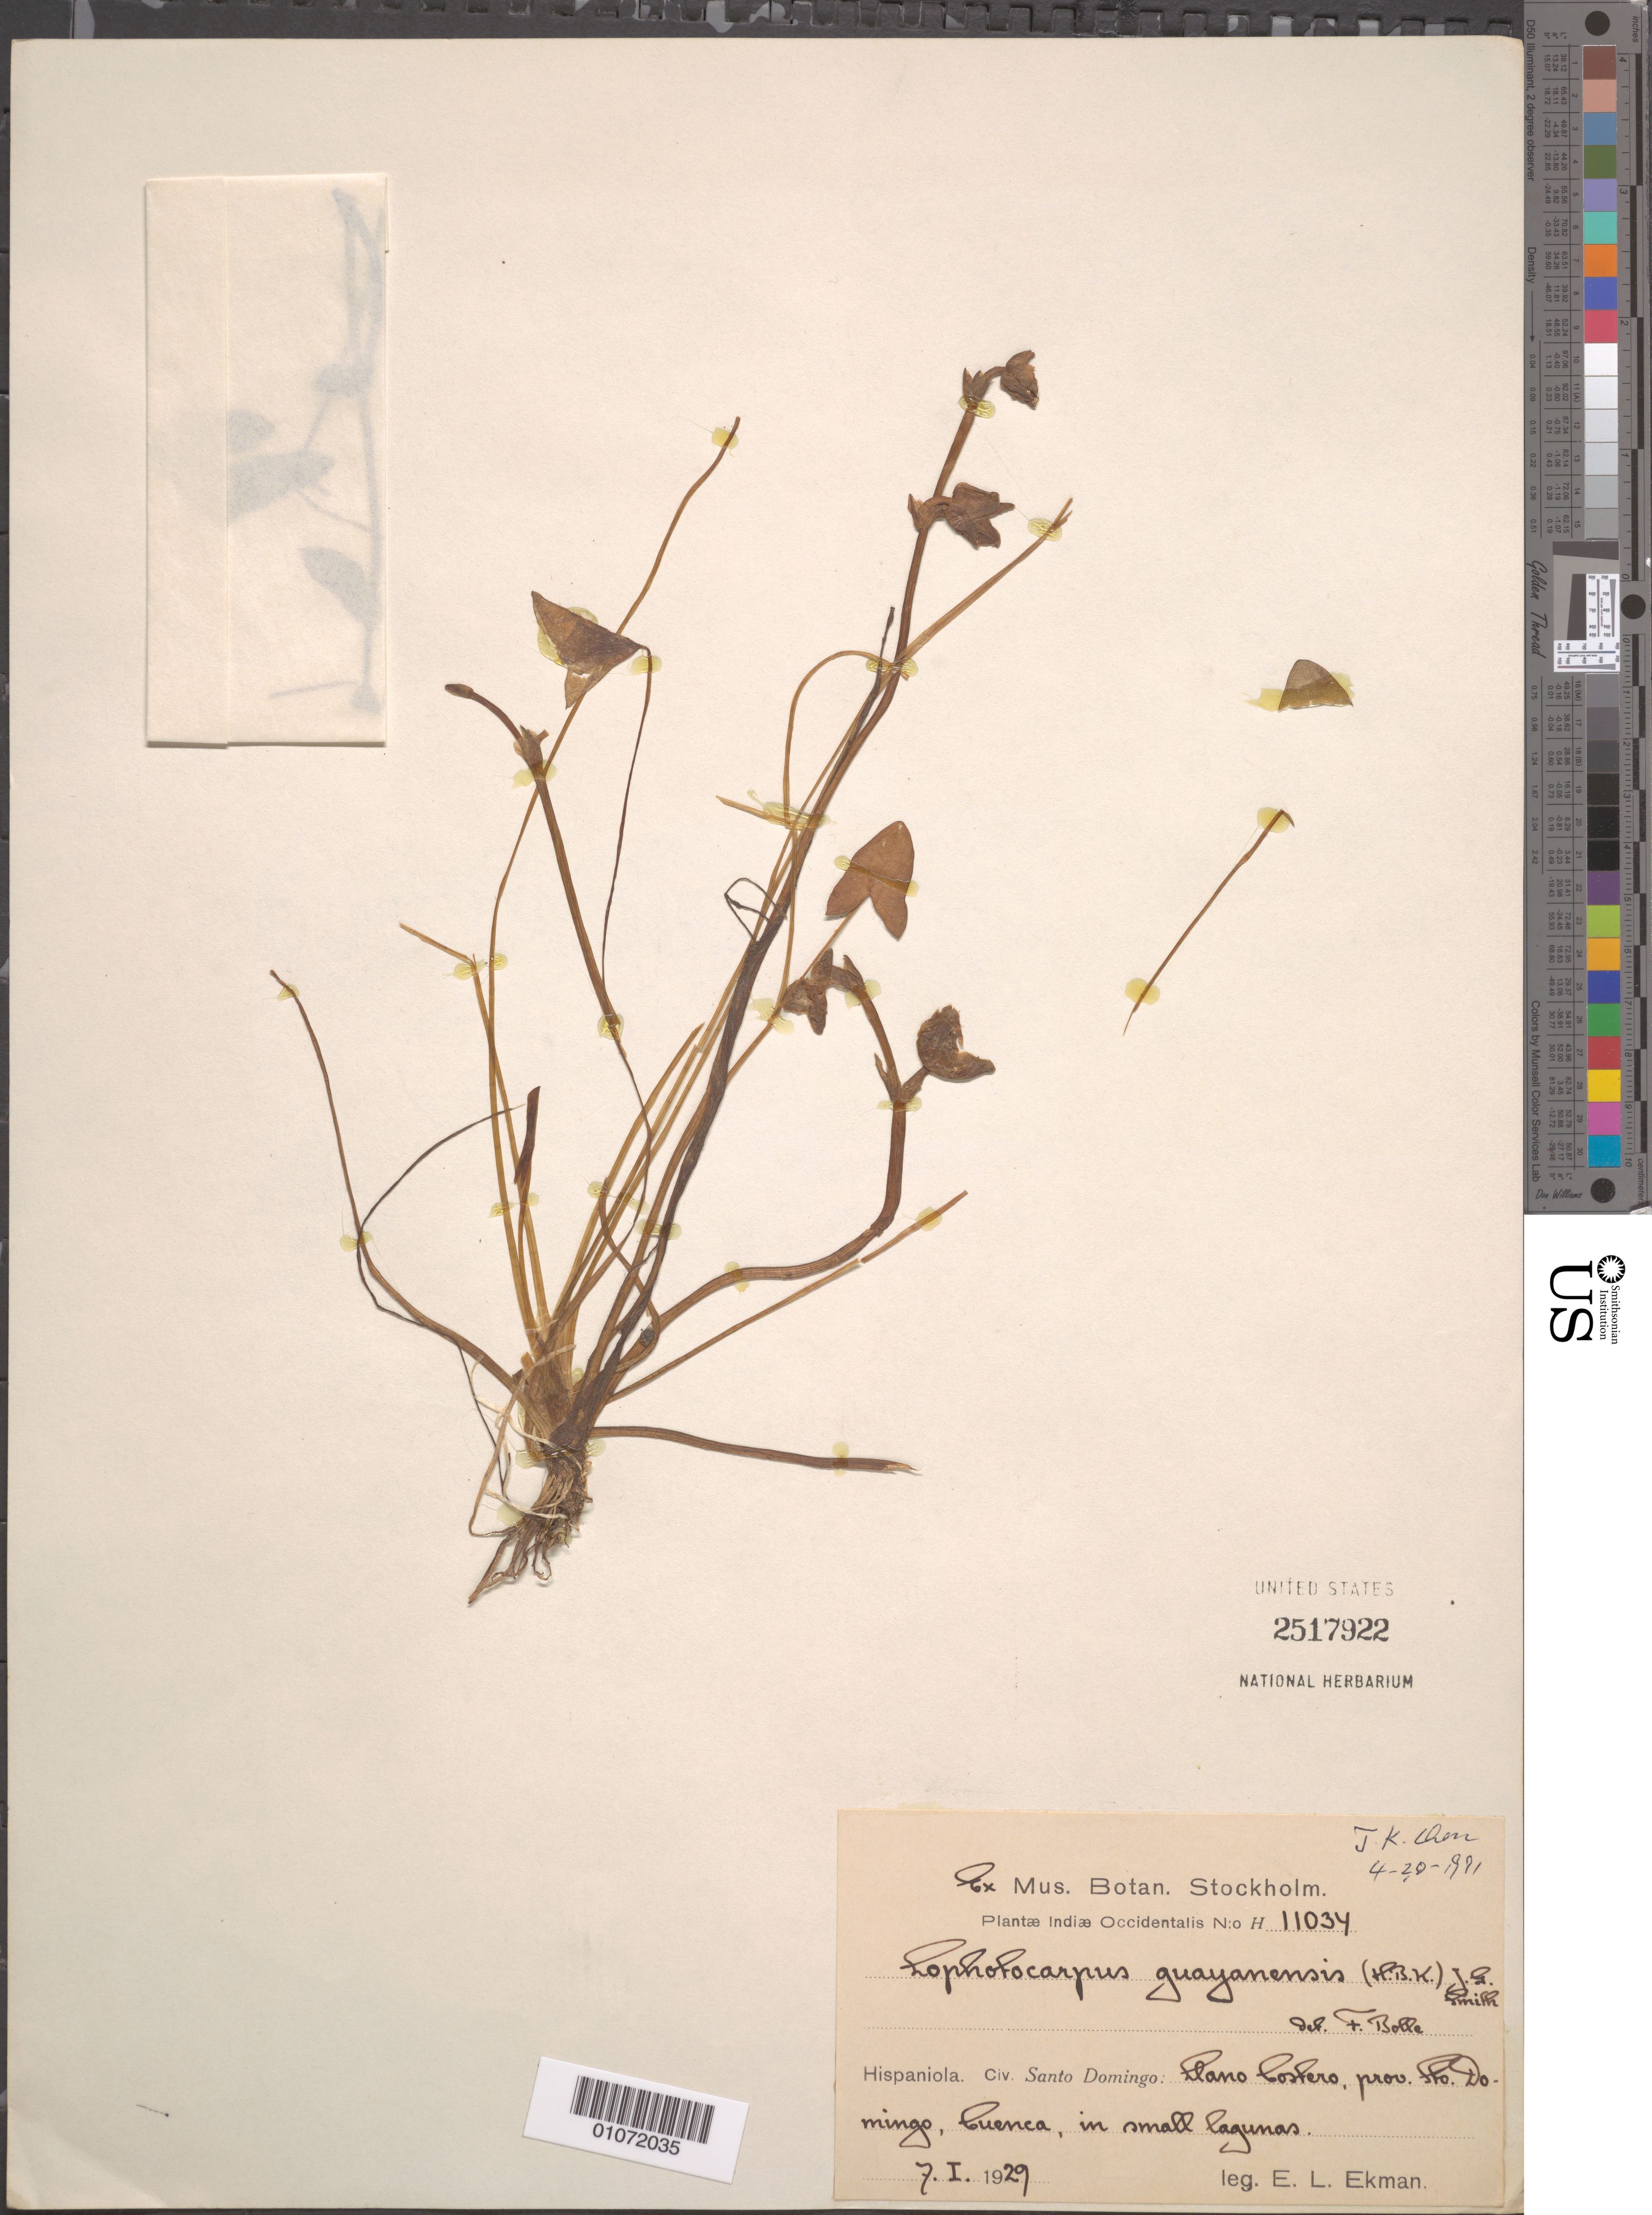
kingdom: Plantae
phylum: Tracheophyta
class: Liliopsida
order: Alismatales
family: Alismataceae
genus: Sagittaria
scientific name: Sagittaria guayanensis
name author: Kunth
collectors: E. L. Ekman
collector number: H 11034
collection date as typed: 07 Jan 1929 or 01 Jul 1929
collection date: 1929-01-07 or 1929-07-01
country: Dominican Republic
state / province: Santo Domingo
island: Hispaniola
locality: Buenca, in small lagunas.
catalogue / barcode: US 2517922